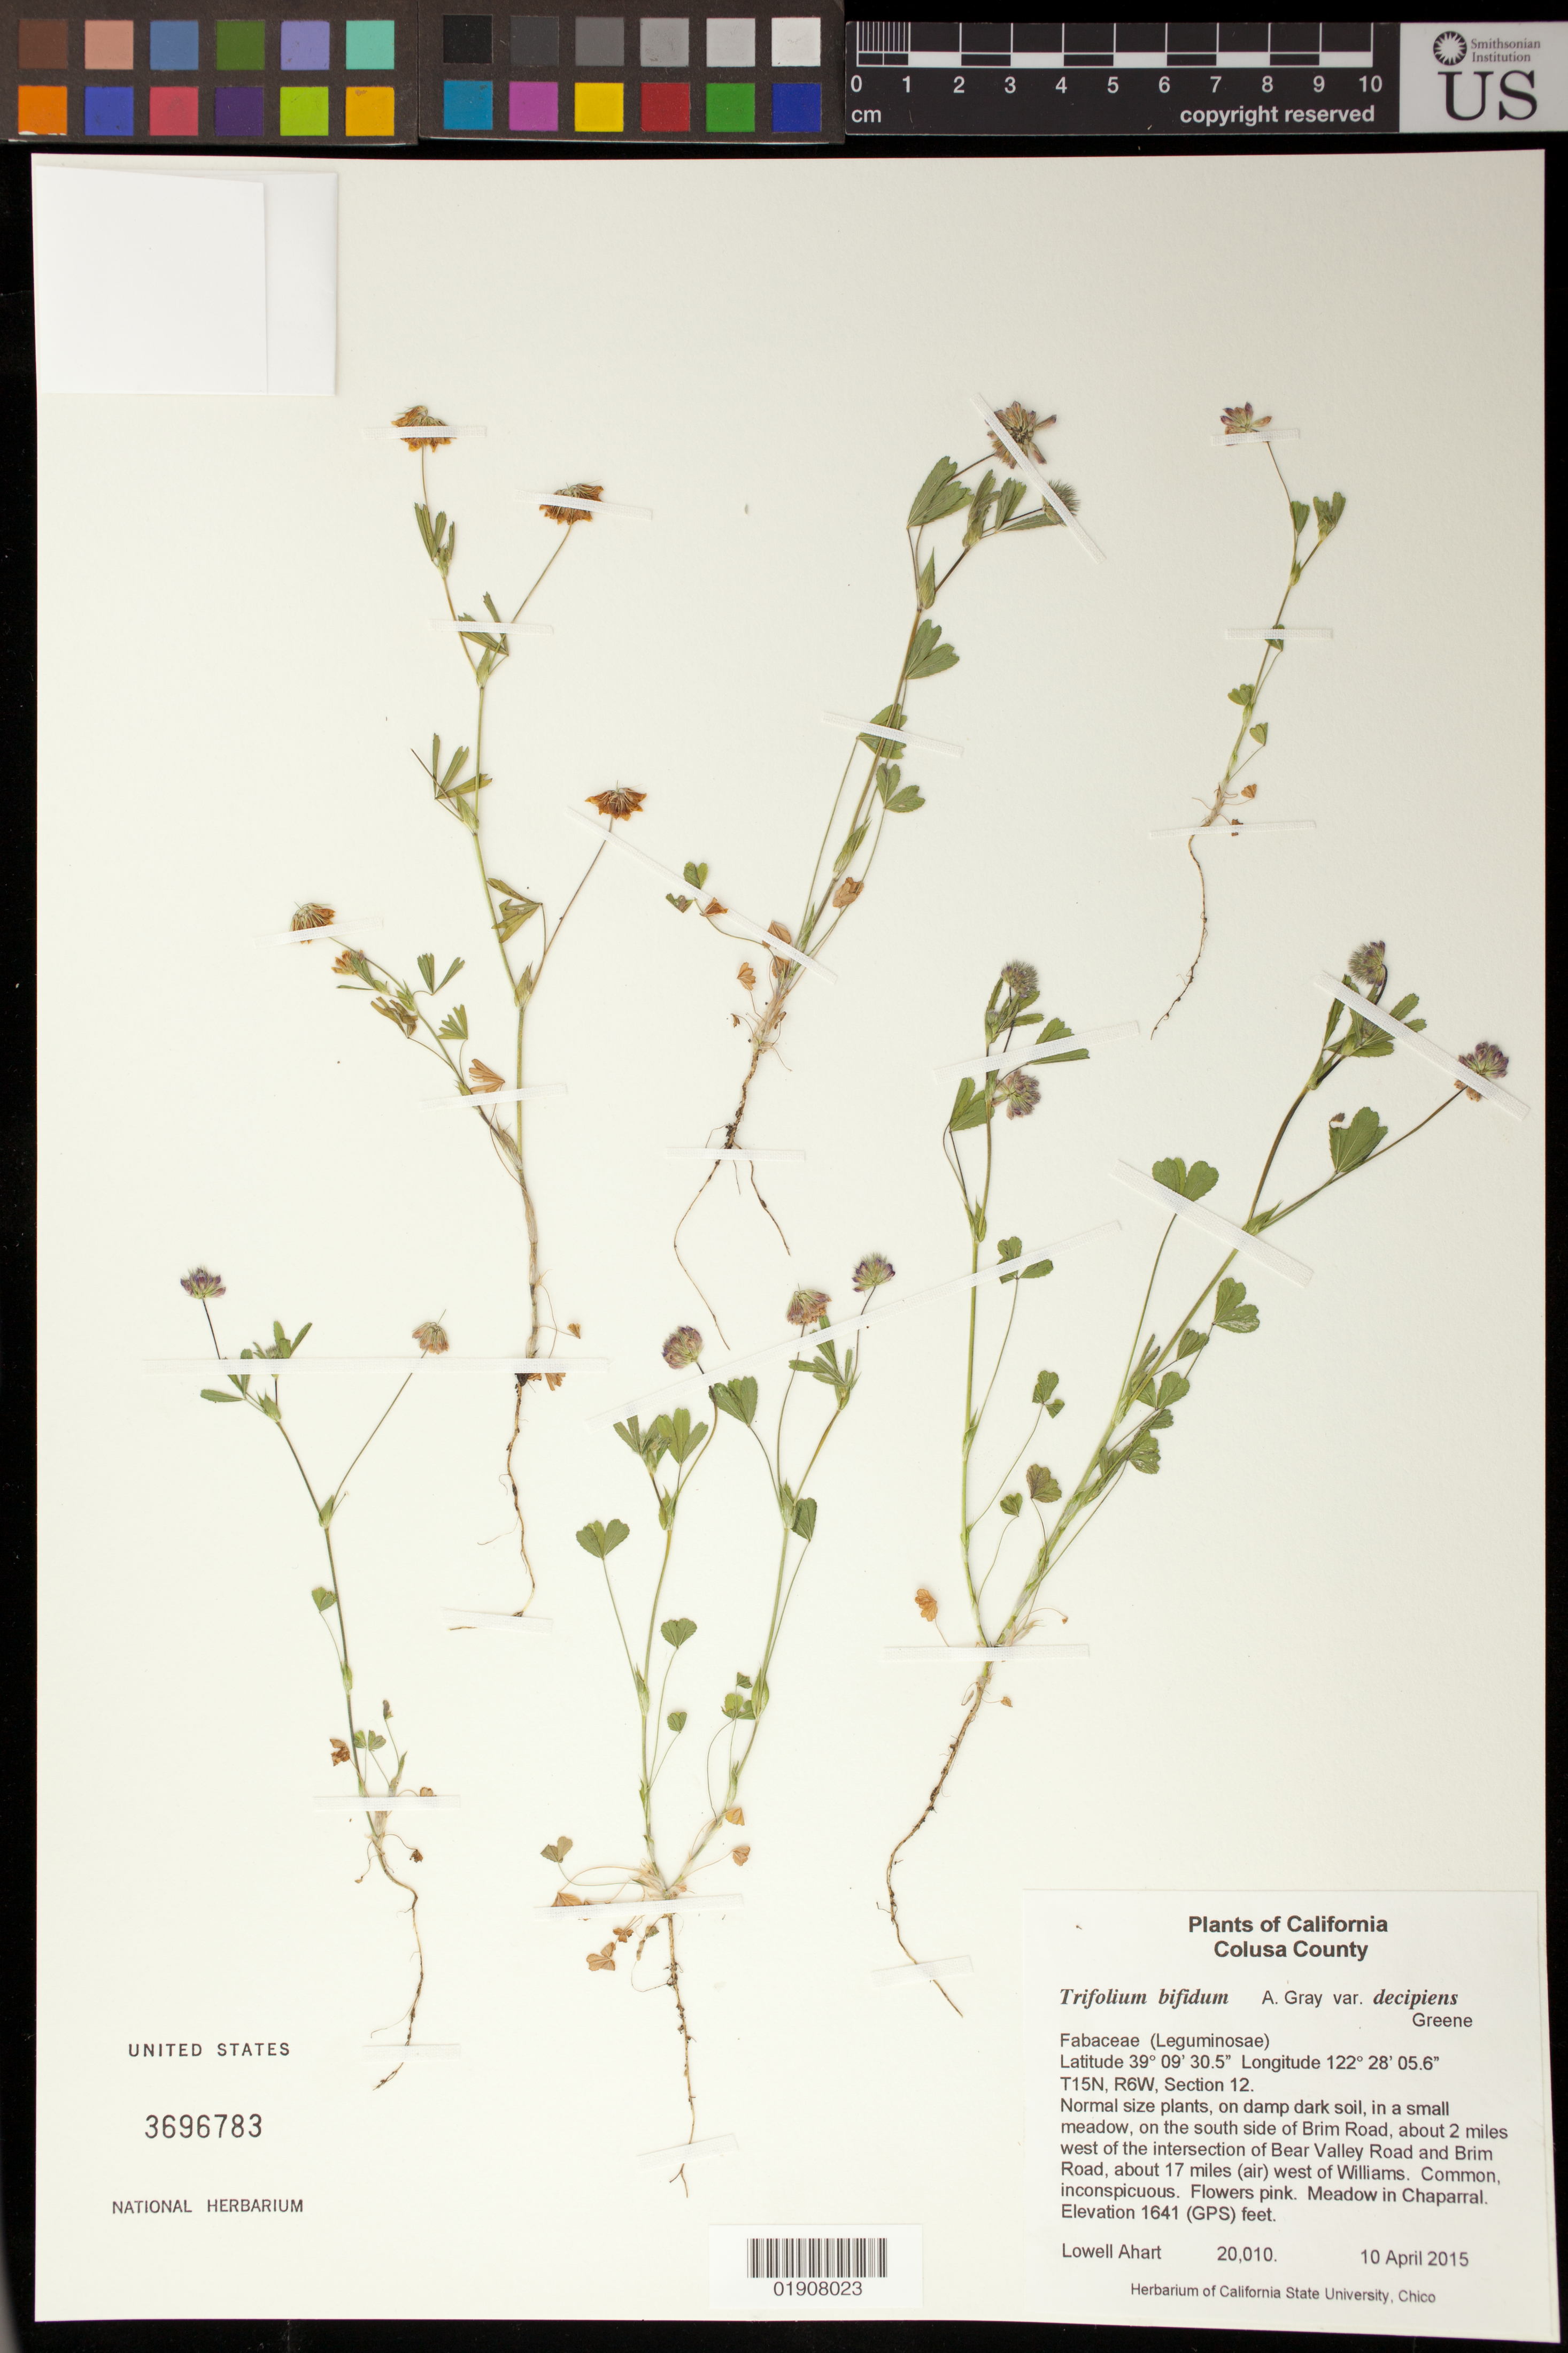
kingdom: Plantae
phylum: Tracheophyta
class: Magnoliopsida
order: Fabales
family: Fabaceae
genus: Trifolium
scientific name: Trifolium bifidum var. decipiens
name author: Greene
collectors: L. Ahart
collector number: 20010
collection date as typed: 10 Apr 2015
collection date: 2015-04-10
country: United States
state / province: California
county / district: Colusa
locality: In a small meadow, on the south side of Brim Road, about 2 miles west of the intersection of Bear Valley Road and Brim Road, about 17 miles (air) west of Williams.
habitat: Meadow in Charparral.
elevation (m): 500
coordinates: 39 09 30.5 N, 122 28 05.6 W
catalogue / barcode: US 3696783